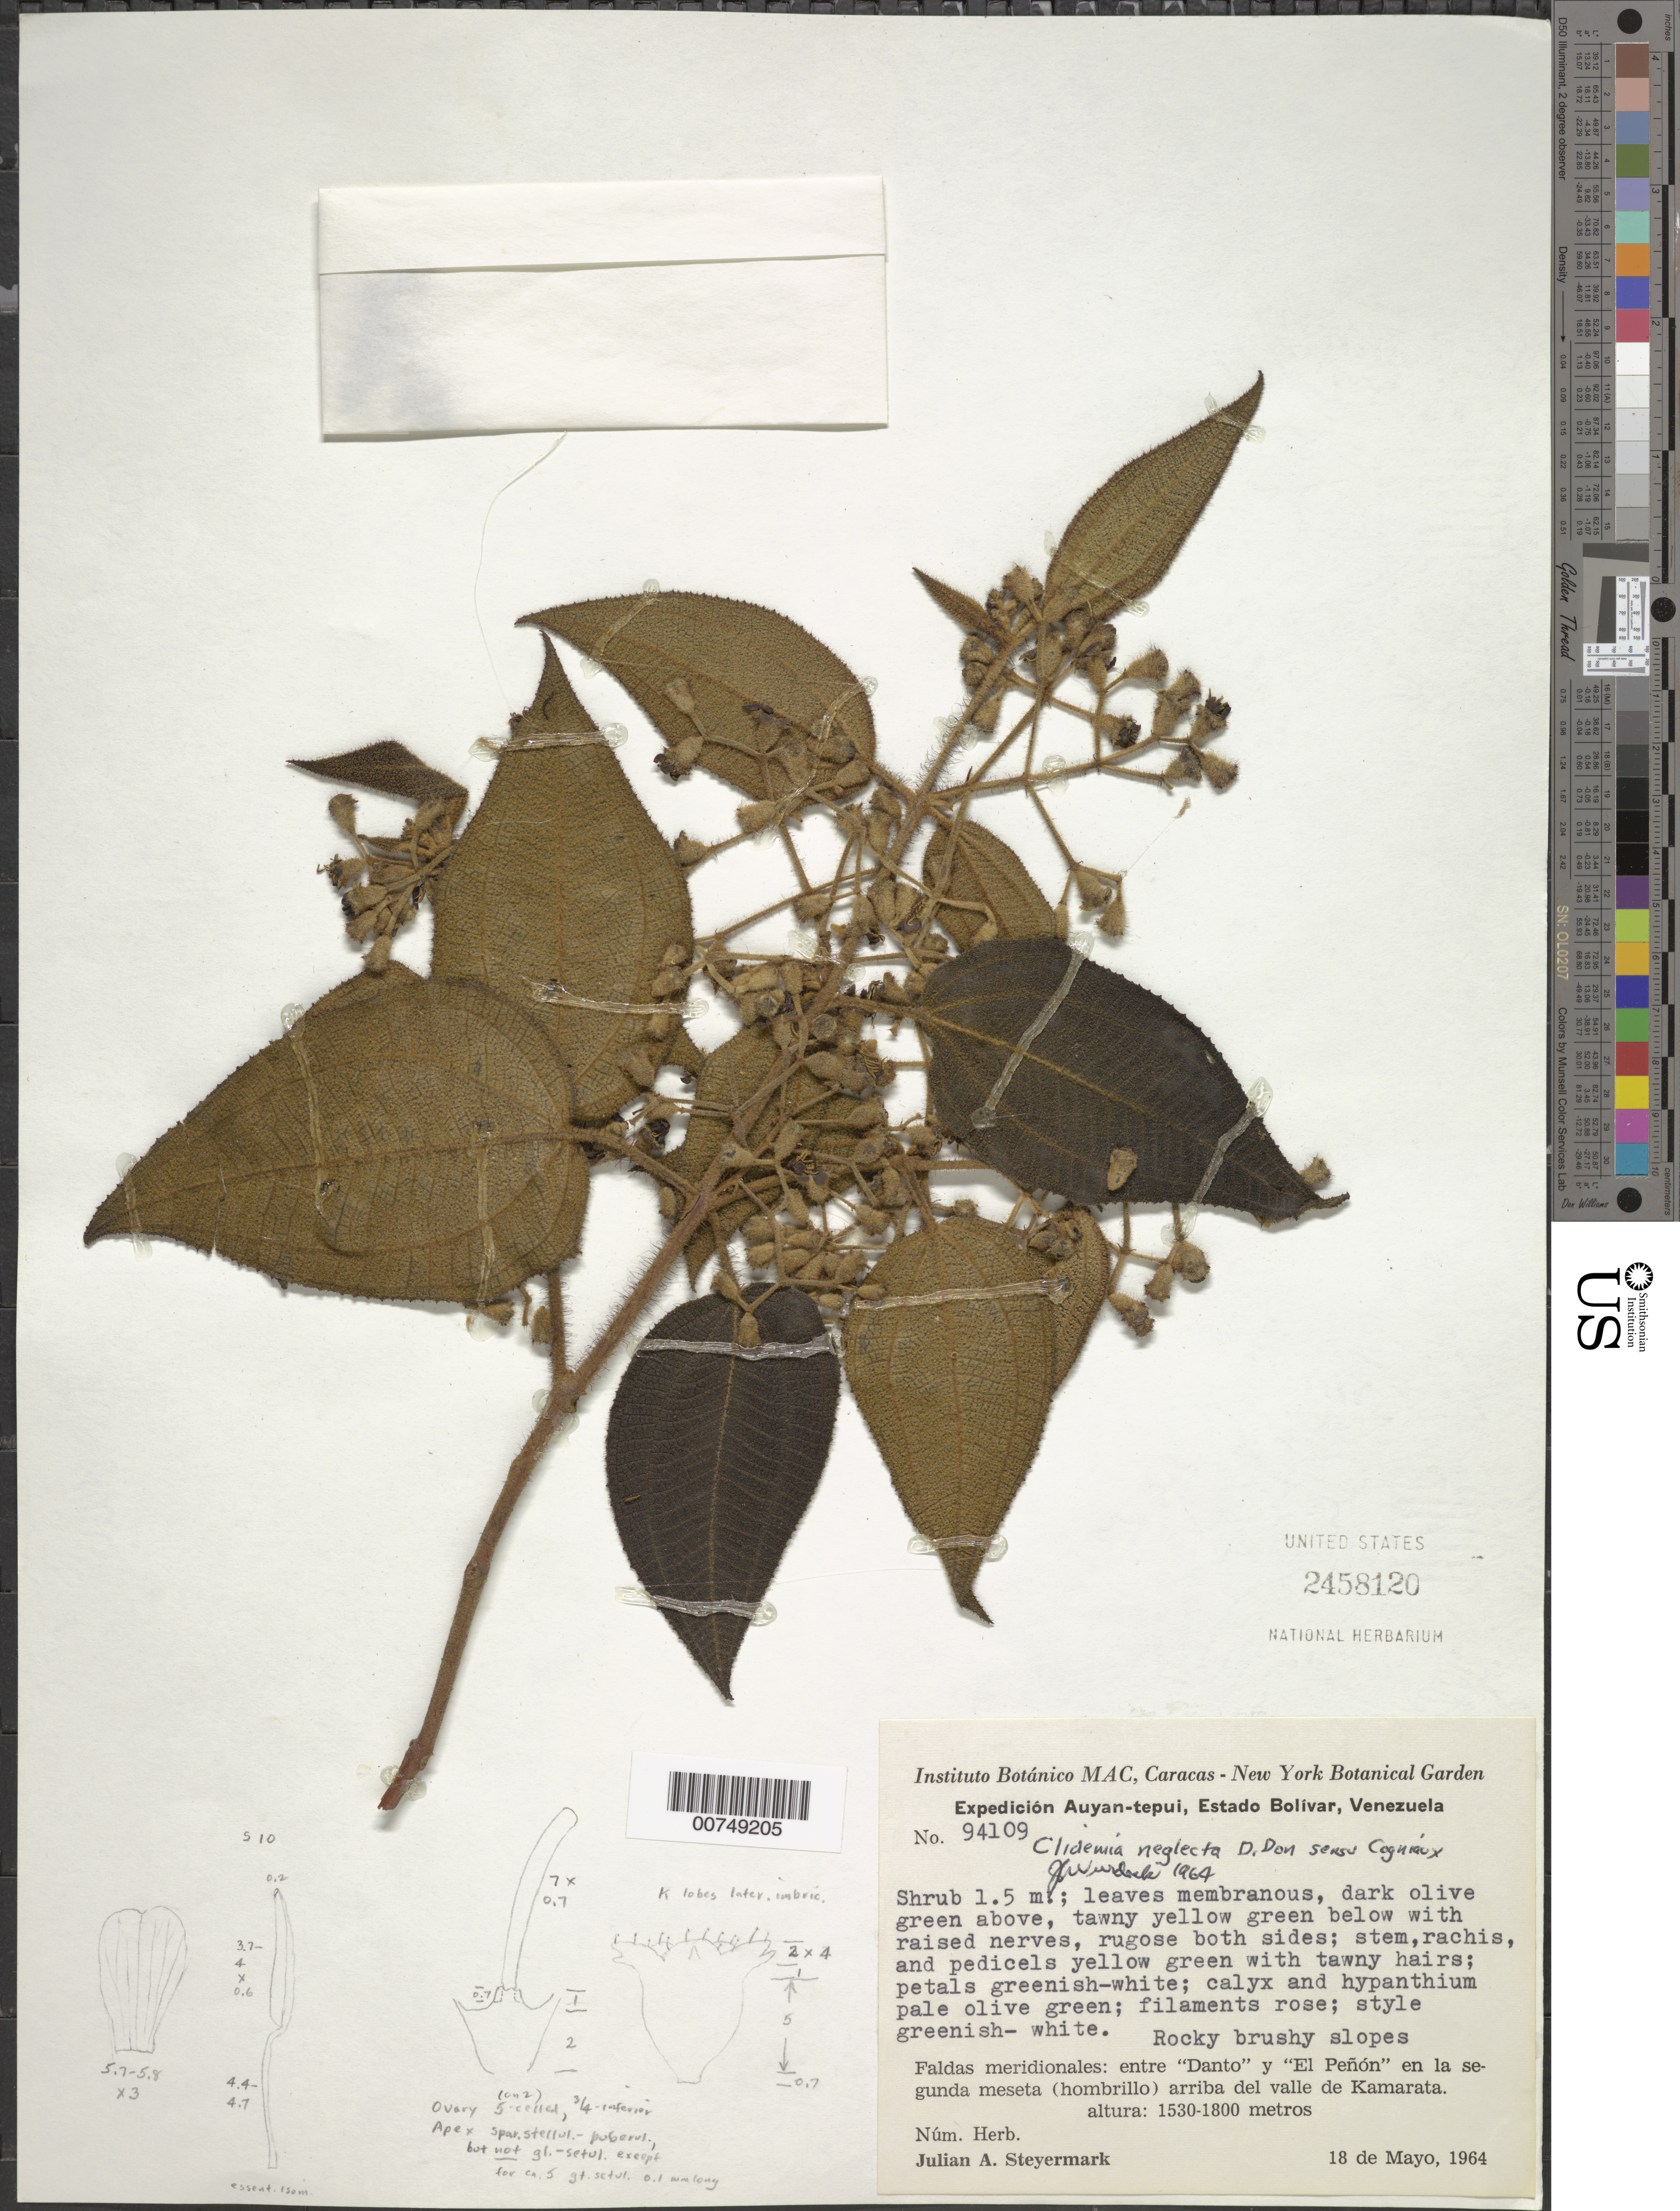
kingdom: Plantae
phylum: Tracheophyta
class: Magnoliopsida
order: Myrtales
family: Melastomataceae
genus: Clidemia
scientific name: Clidemia neglecta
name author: D. Don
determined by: Wurdack, John J., (US), US (UNITED STATES)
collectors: J. Steyermark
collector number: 94109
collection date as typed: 18-May-64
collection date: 1964-05-18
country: Venezuela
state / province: Bolívar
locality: Auyan-tepuí, between Danto & El Peñón, Kamarata valley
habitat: Segunda meseta (hombrillo); rocky brushy slopes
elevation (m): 1530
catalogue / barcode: US 2458120